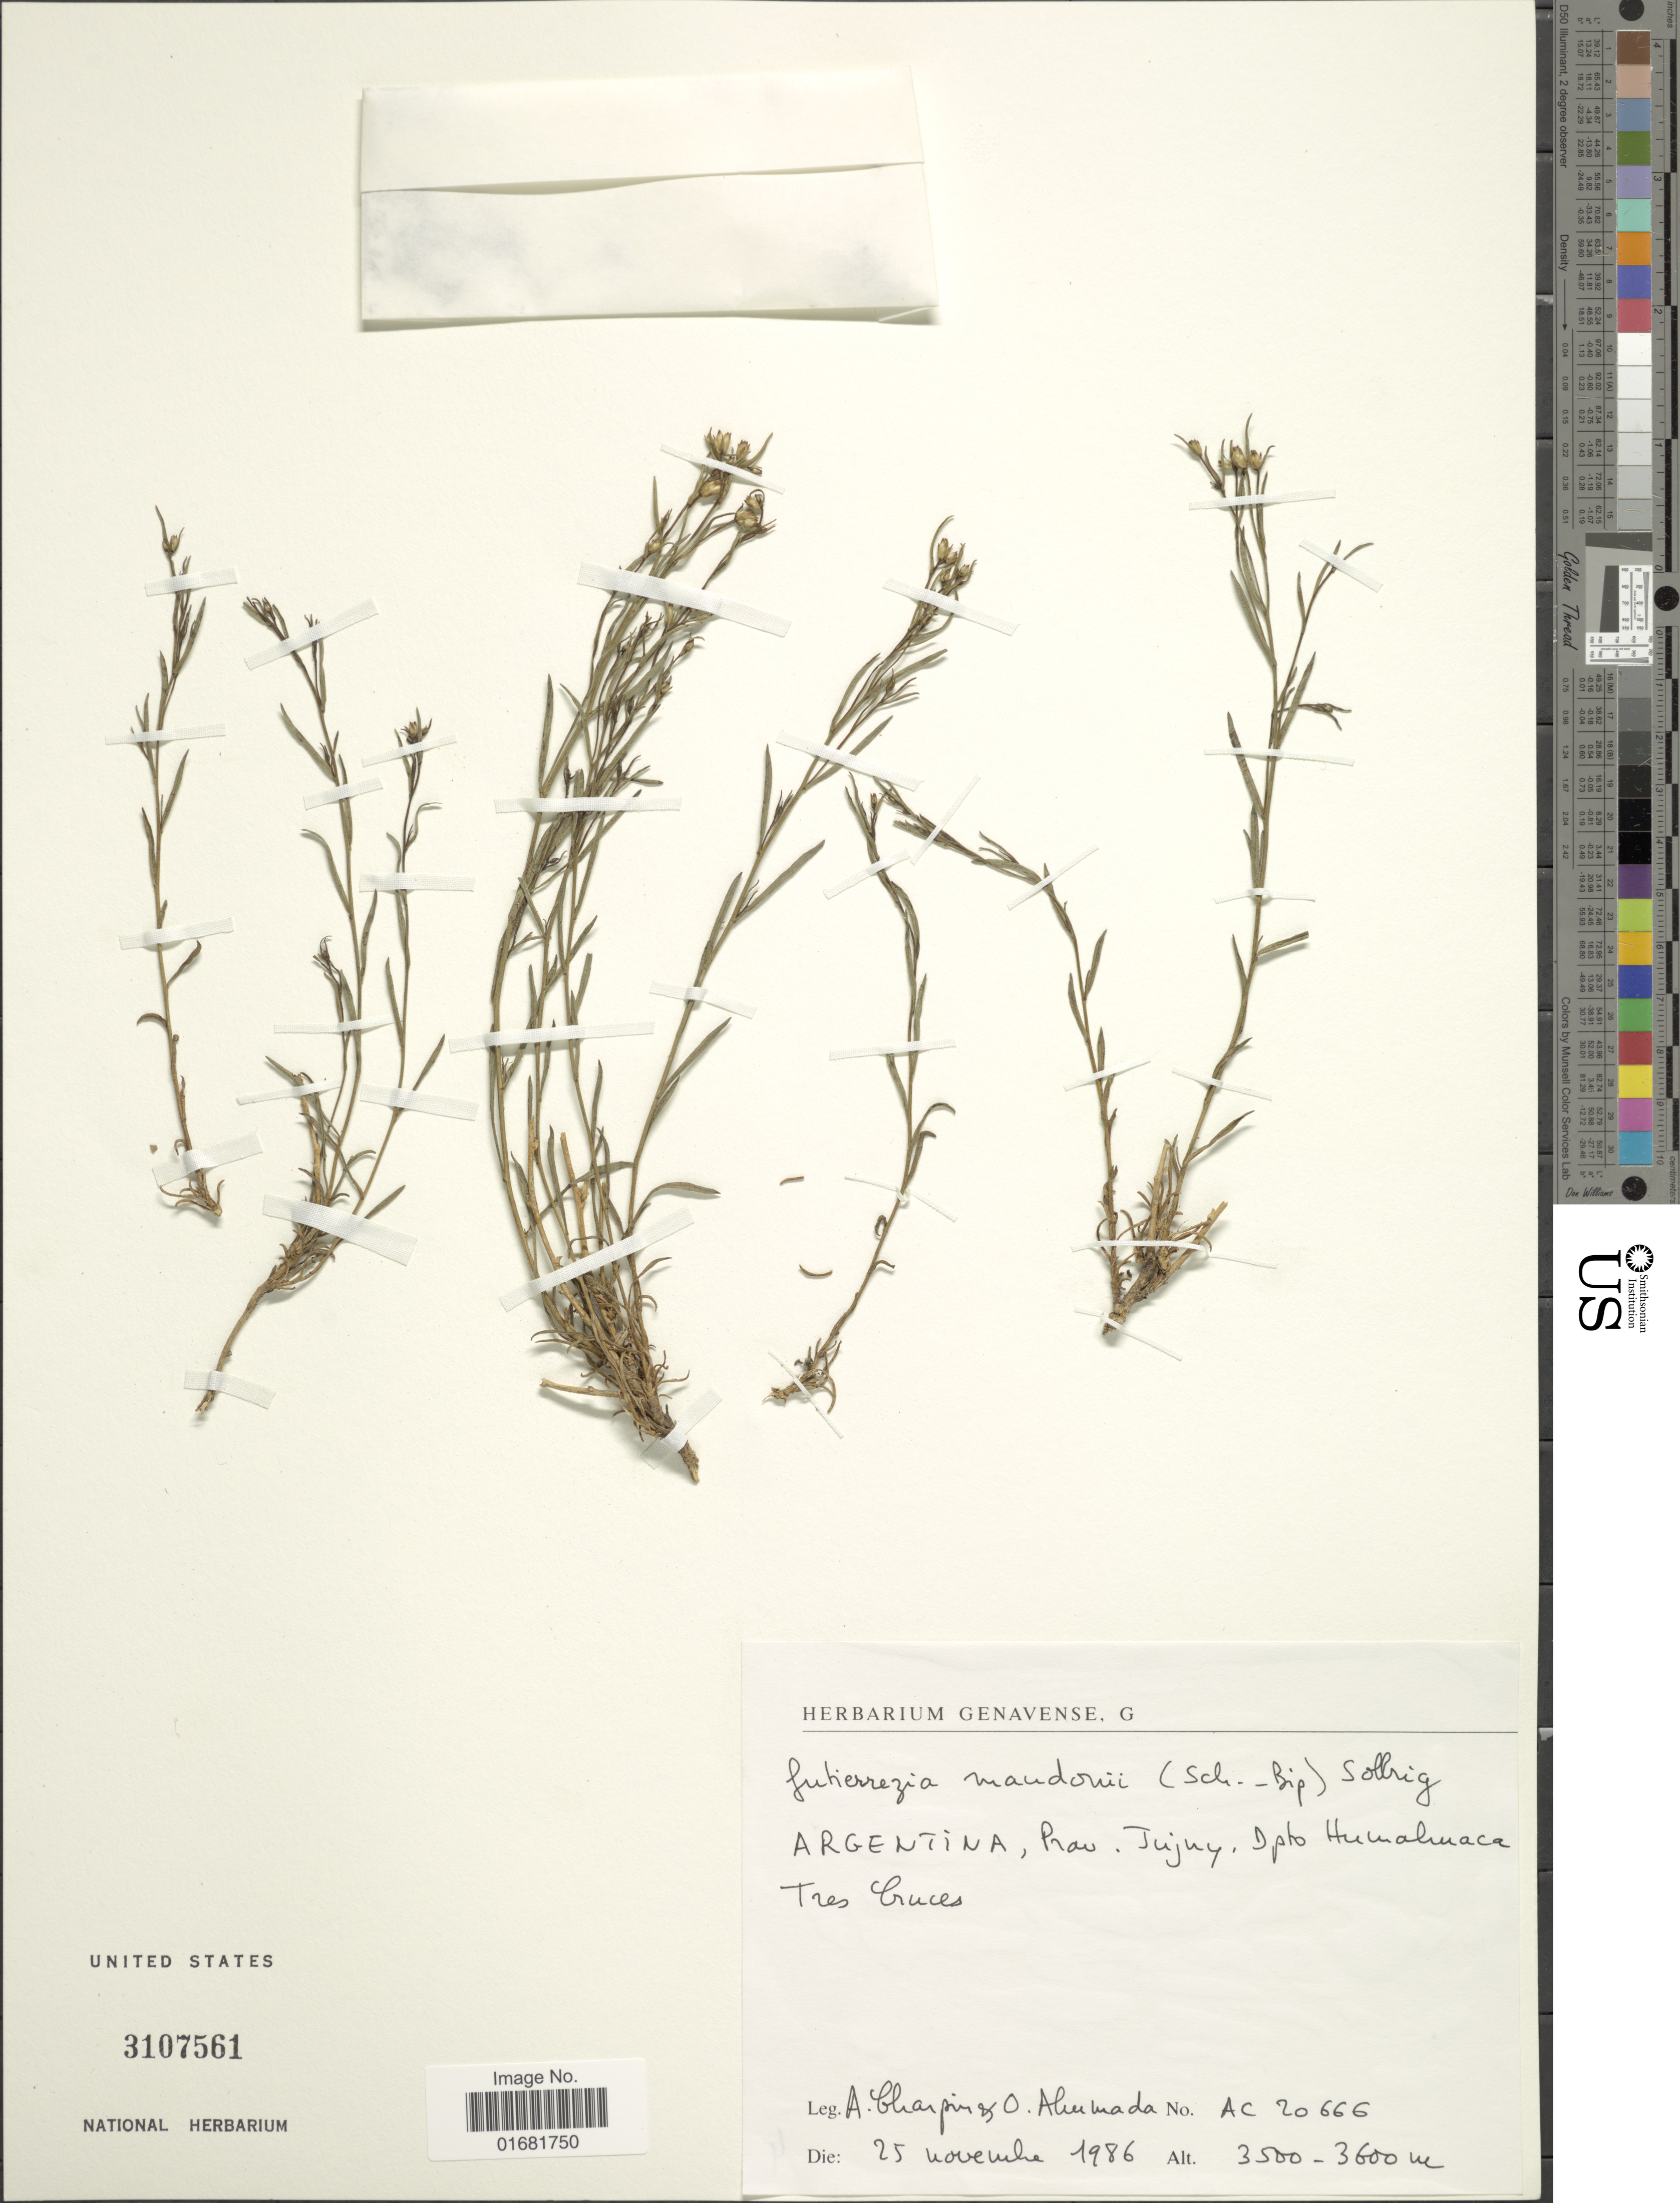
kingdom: Plantae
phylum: Tracheophyta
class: Magnoliopsida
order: Asterales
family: Asteraceae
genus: Gutierrezia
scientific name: Gutierrezia mandonii subsp. mandonii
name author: (Sch. Bip.) Solbrig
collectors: A. Charpin & O. Ahumada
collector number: AC 20666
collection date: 1986-11-25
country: Argentina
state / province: Jujuy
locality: Dpto Humahuaca Tres Cruces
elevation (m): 3500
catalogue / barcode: US 3107561